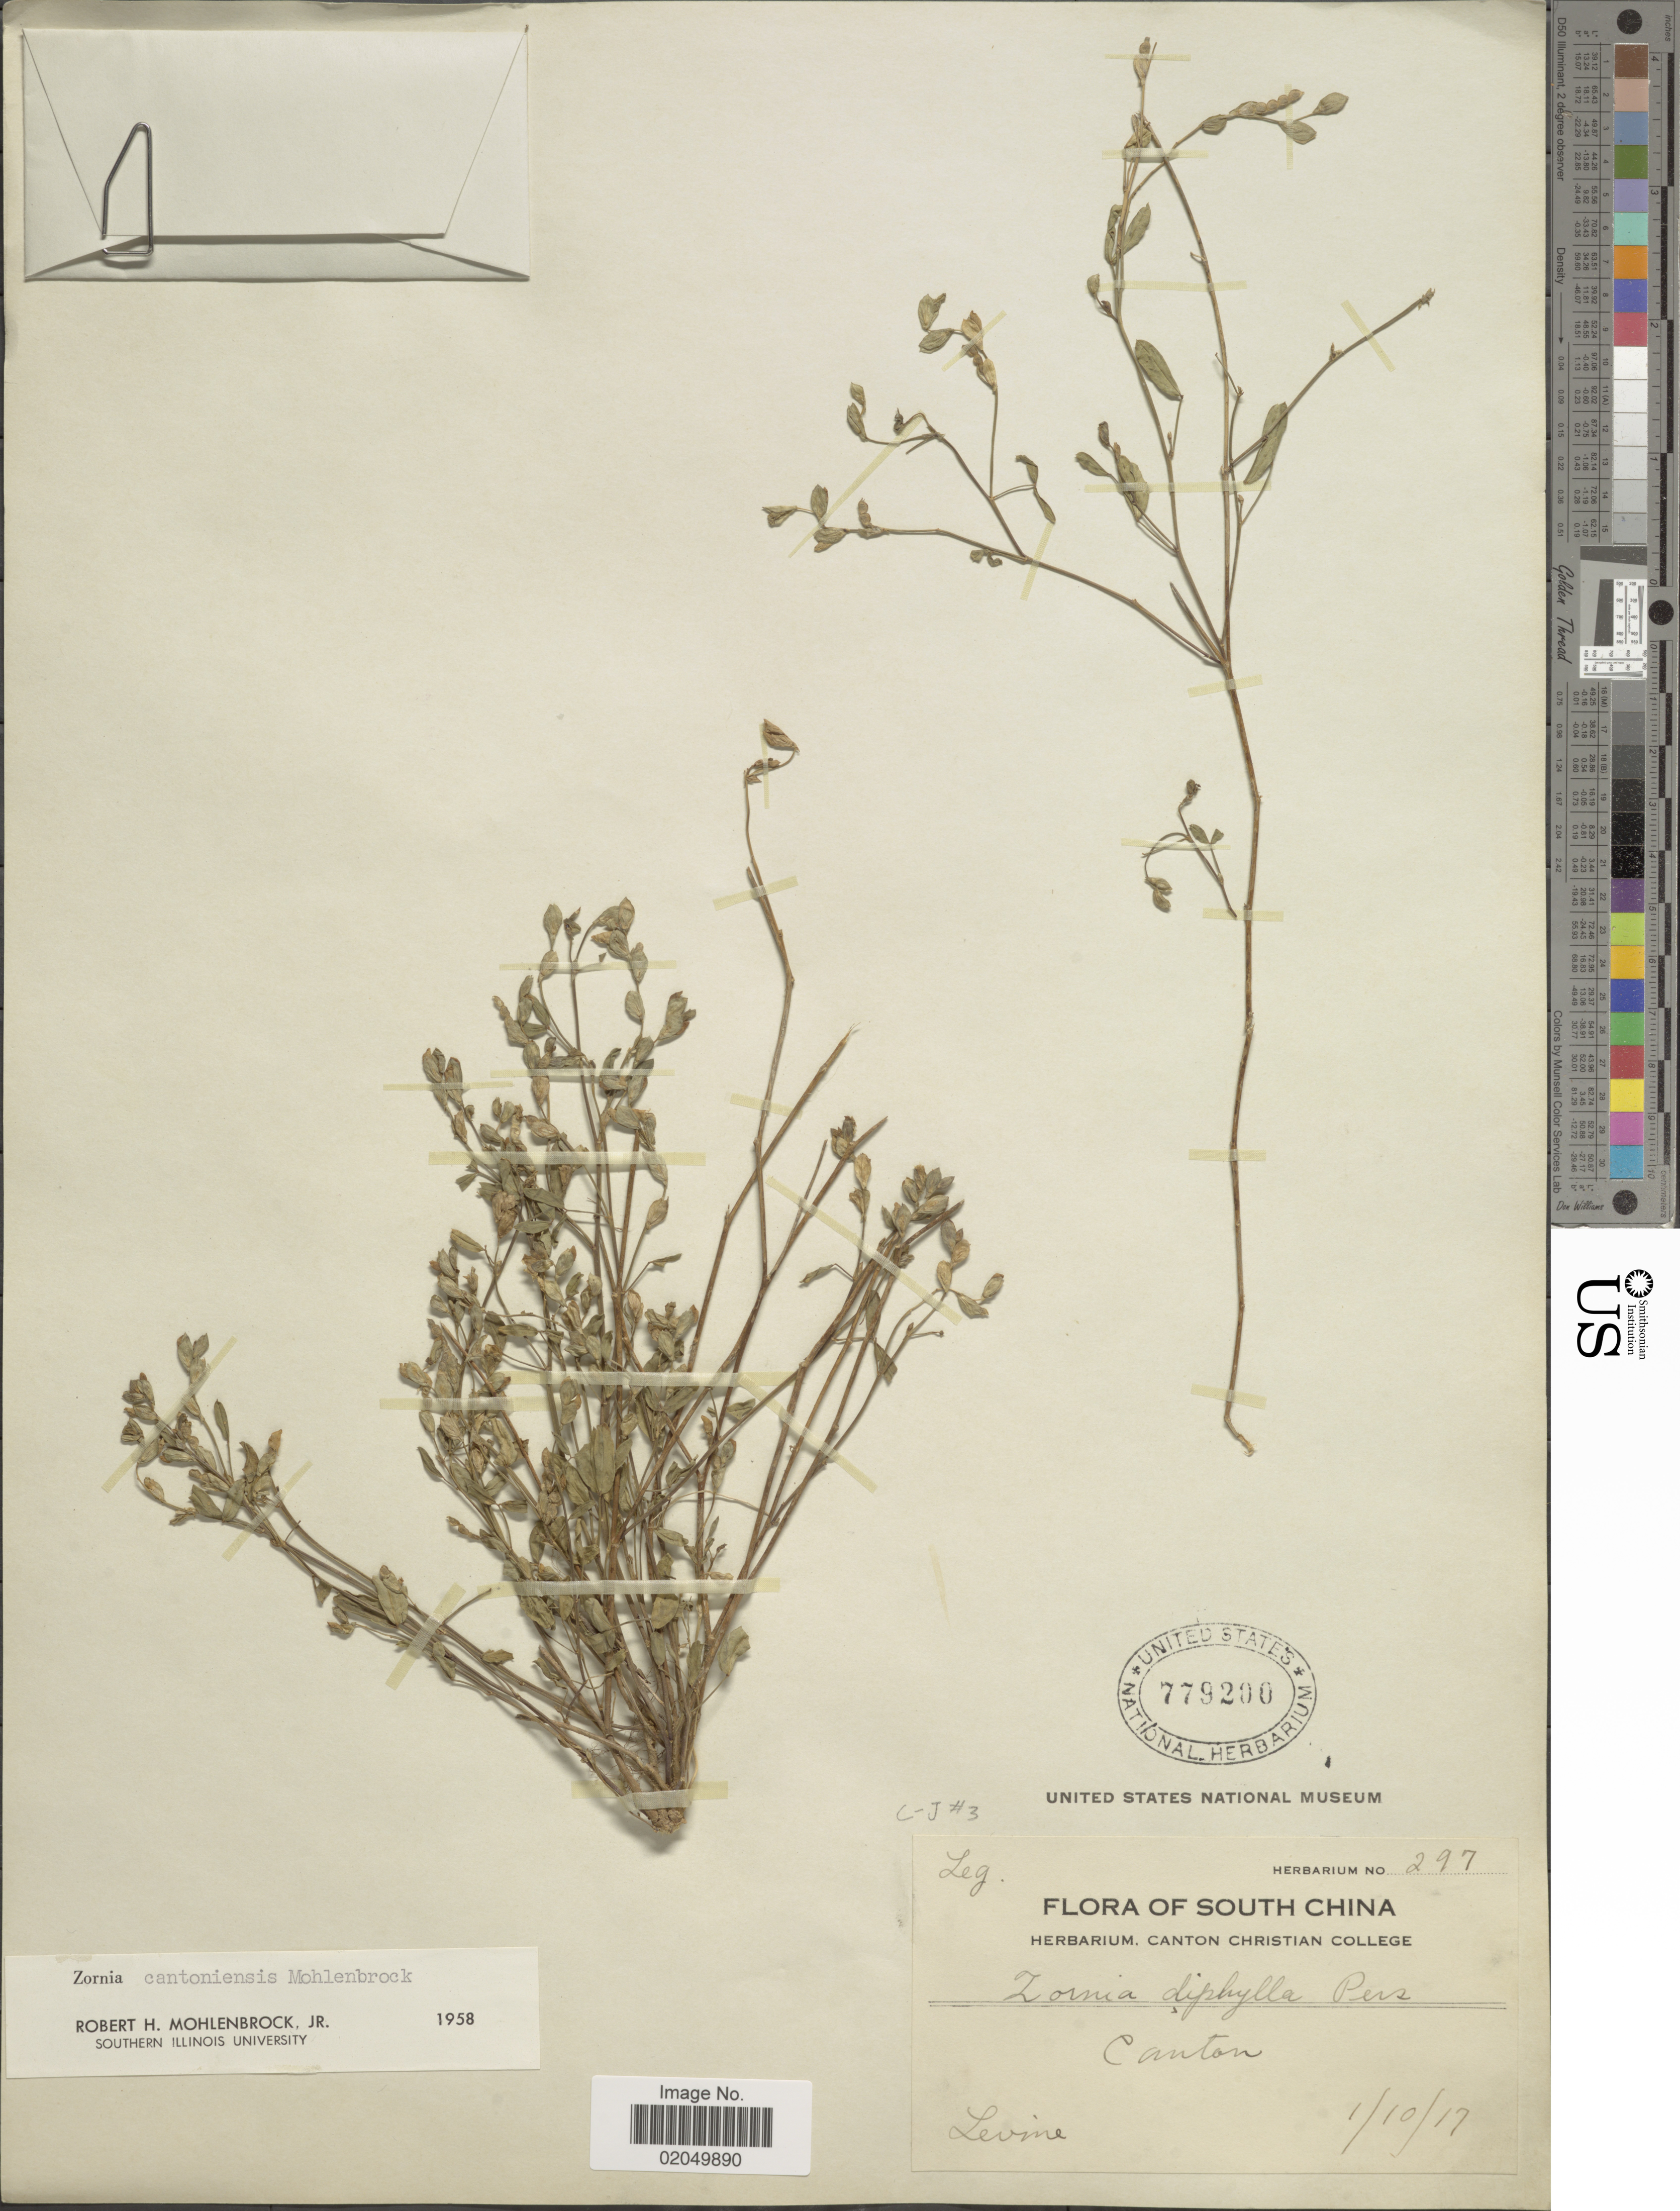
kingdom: Plantae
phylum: Tracheophyta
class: Magnoliopsida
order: Fabales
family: Fabaceae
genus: Zornia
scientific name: Zornia cantoniensis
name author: Mohlenbr.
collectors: -. Levine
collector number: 297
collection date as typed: Transcribed d/m/y: 1/10/17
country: China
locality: South China, Canton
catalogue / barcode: US 779200